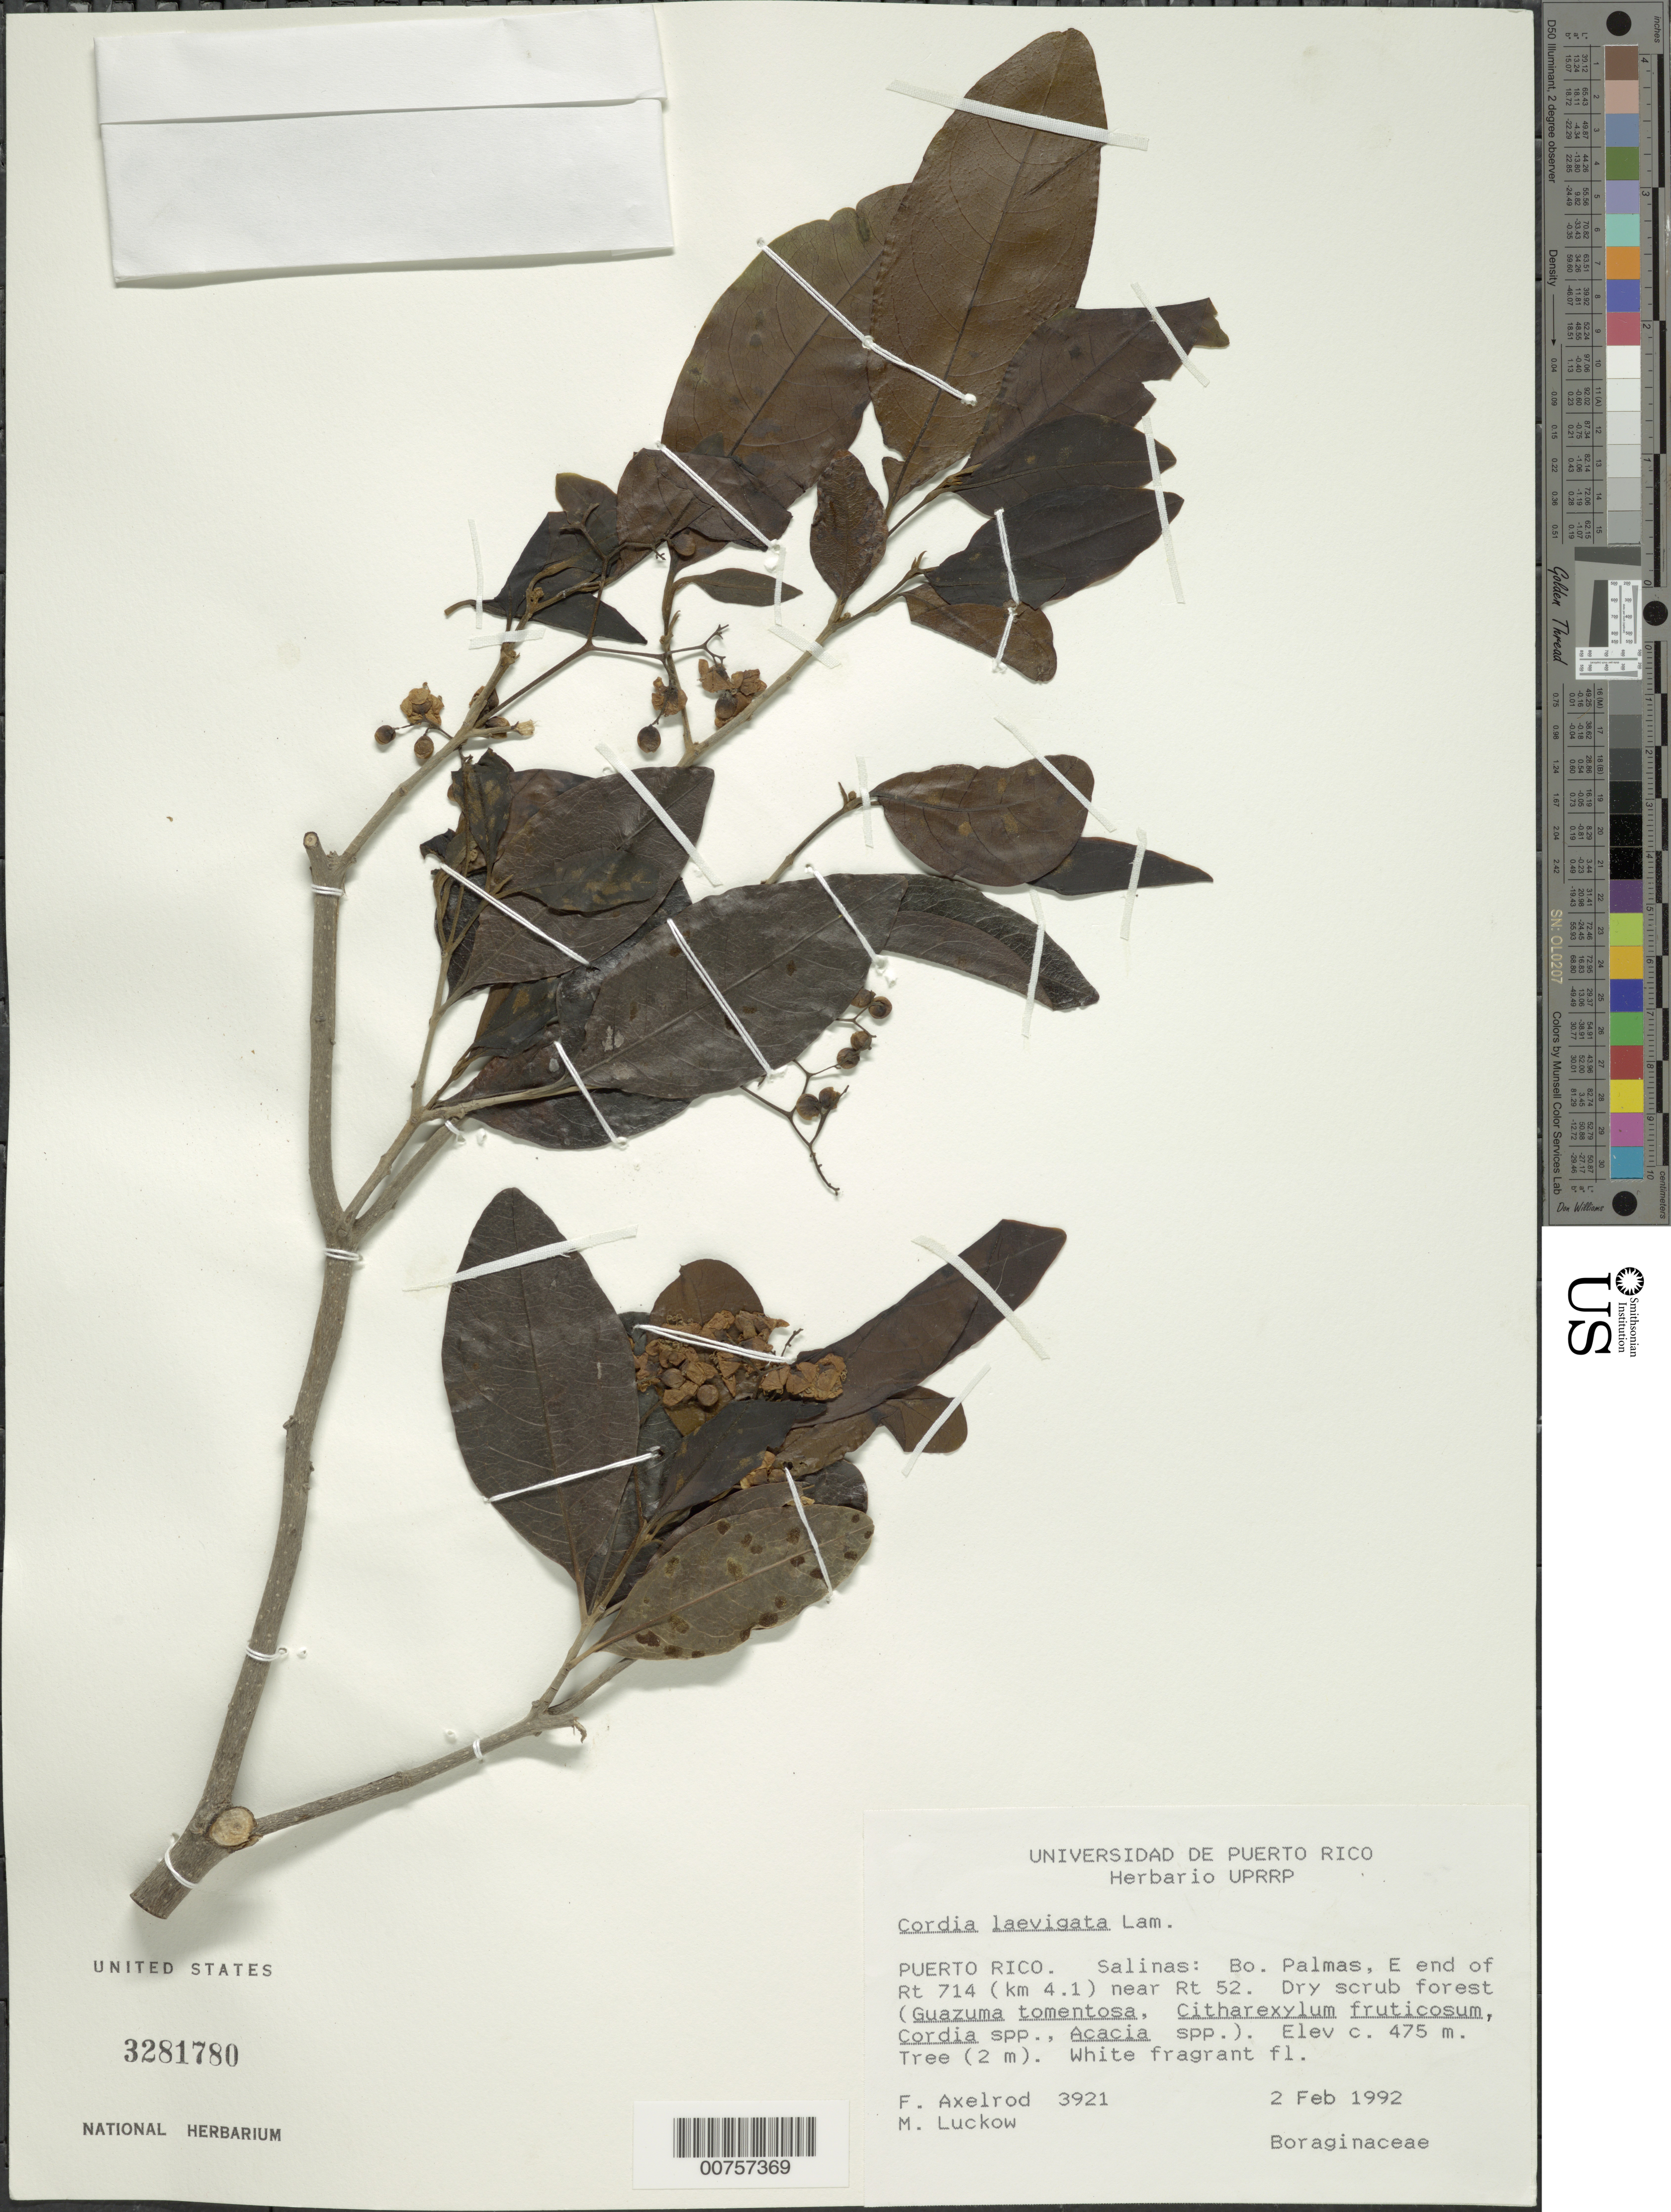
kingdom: Plantae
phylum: Tracheophyta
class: Magnoliopsida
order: Boraginales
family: Cordiaceae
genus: Cordia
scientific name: Cordia laevigata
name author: Lam.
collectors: F. S. Axelrod & M. A. Luckow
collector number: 3921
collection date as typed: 02 Feb 1992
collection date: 1992-02-02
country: Puerto Rico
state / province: Salinas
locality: Salinas: Bo. Palmas, E end of Rt 714 (km 4.1) near Rt 52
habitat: Dry scrub forest (Guazuma tomentosa, Citharexylum fruticosum, Cordia spp., Acacia spp.)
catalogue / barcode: US 3281780